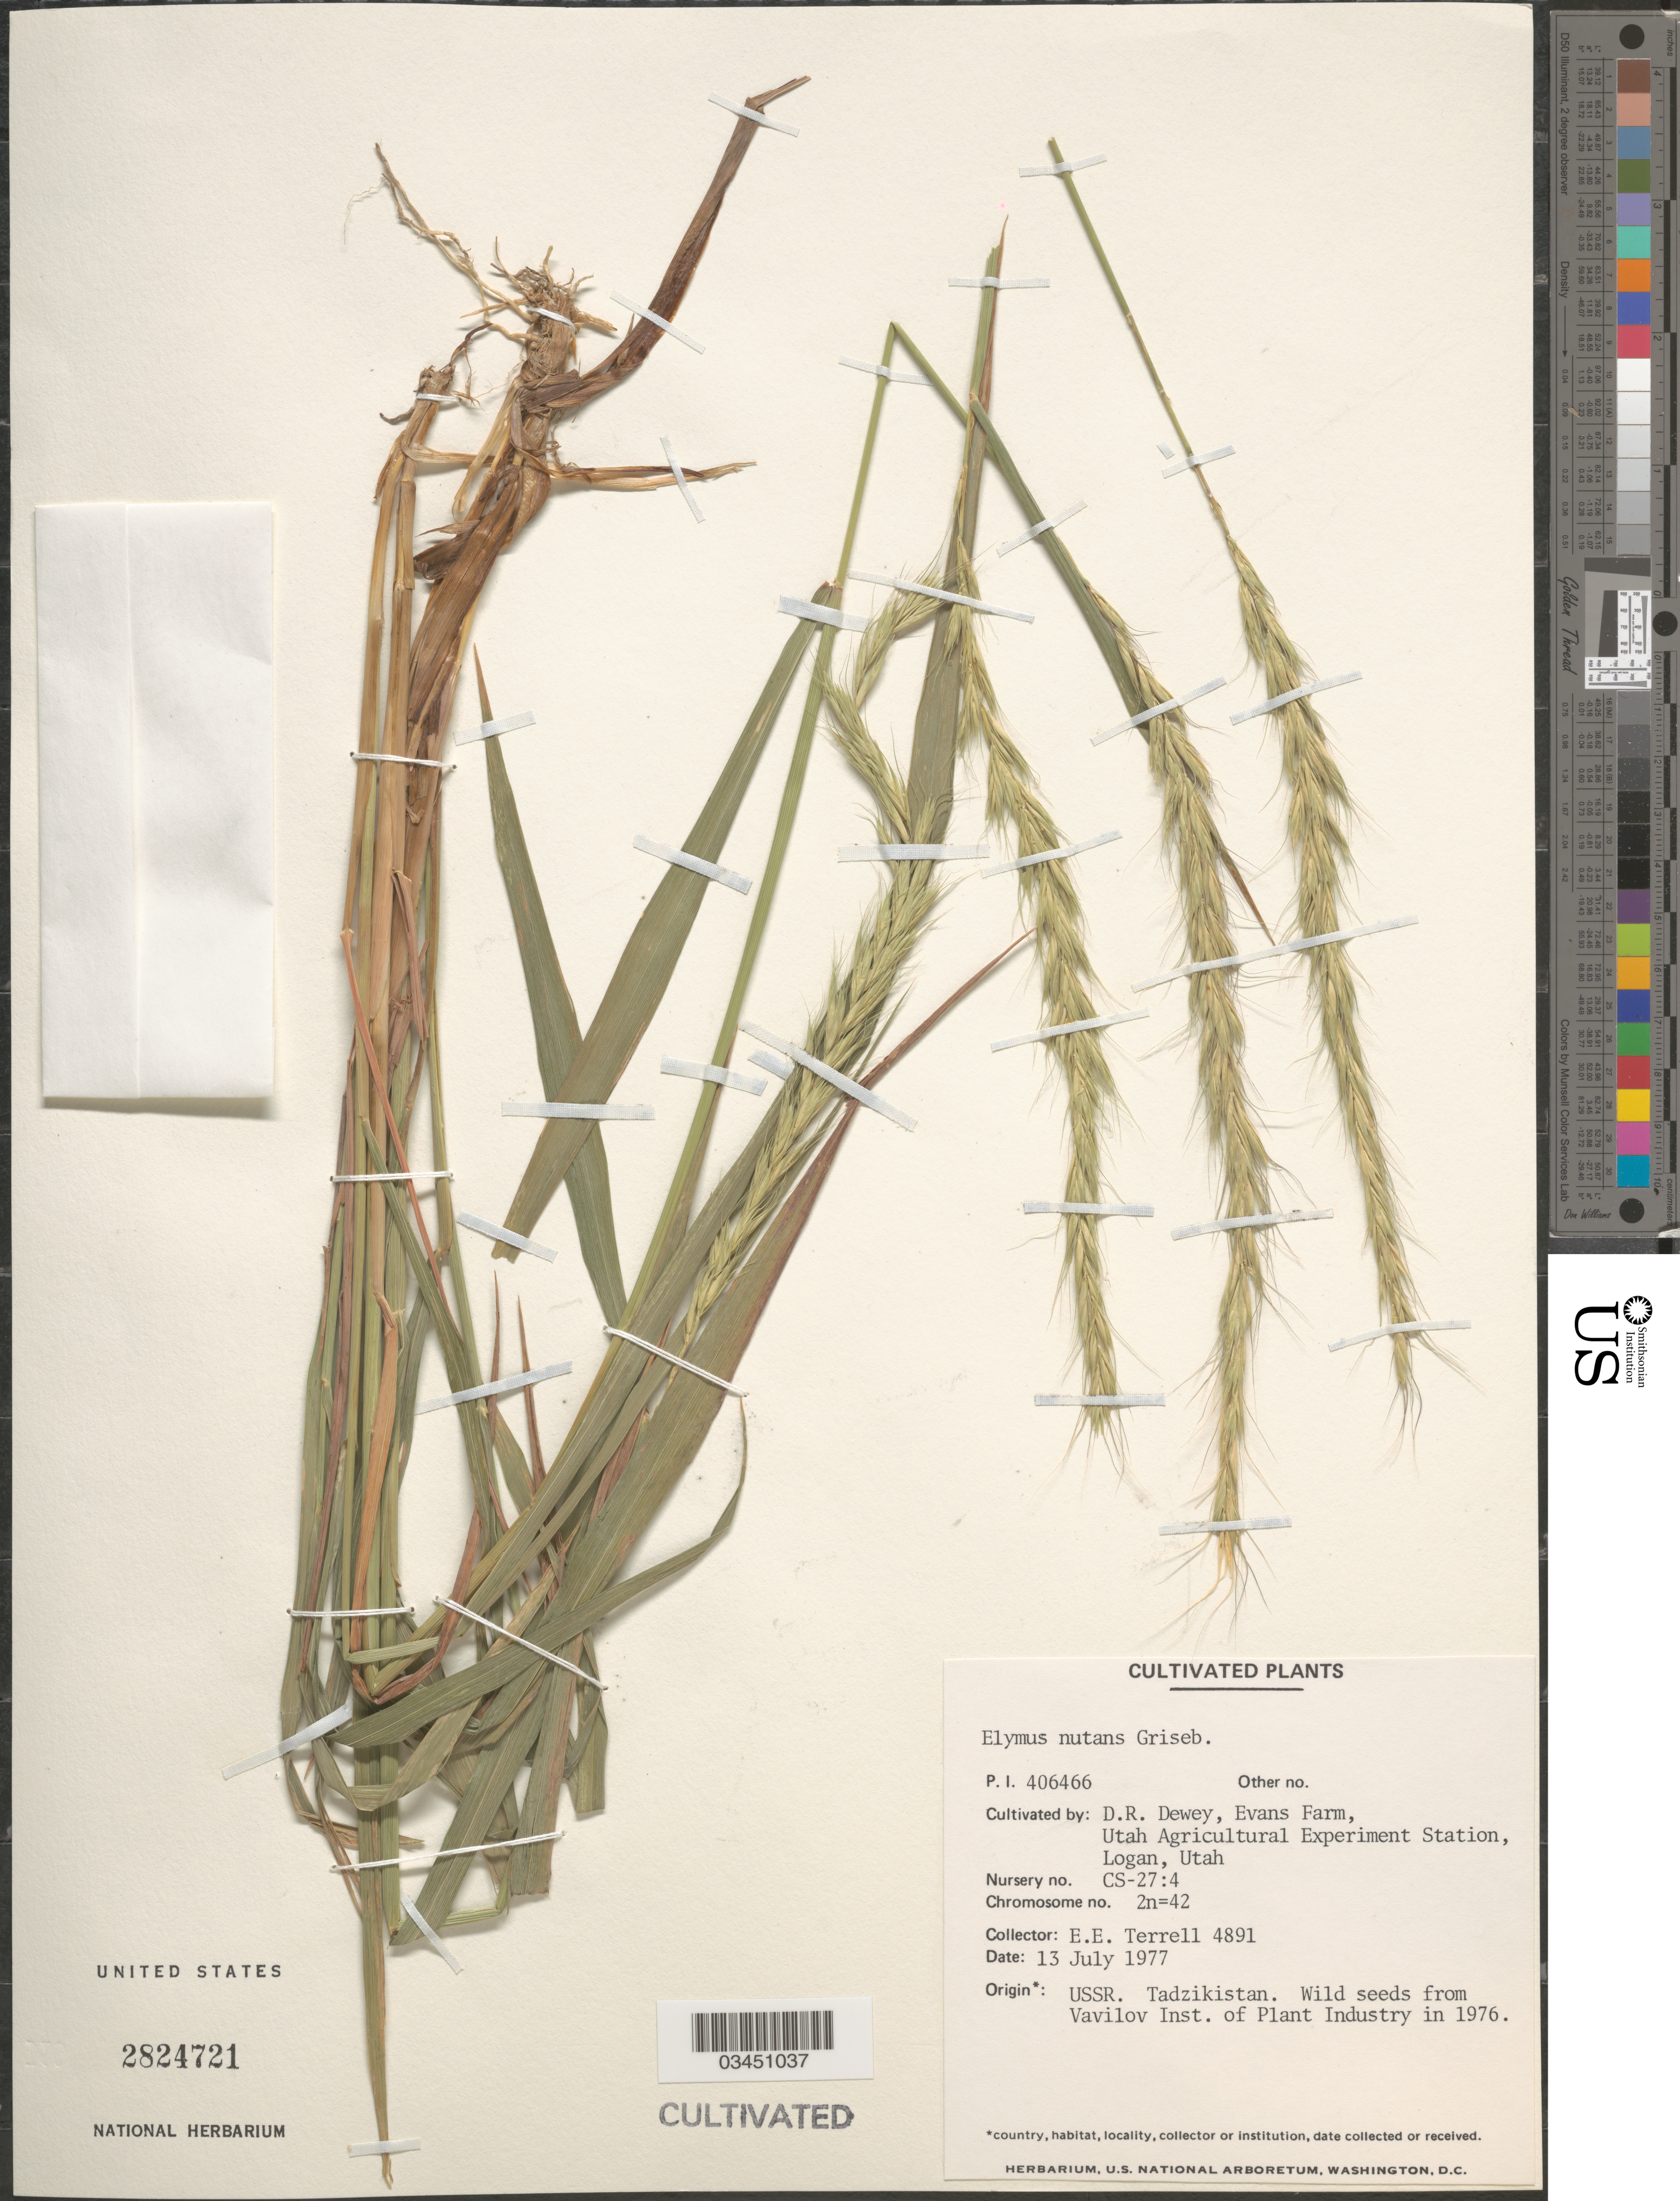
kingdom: Plantae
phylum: Tracheophyta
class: Liliopsida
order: Poales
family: Poaceae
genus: Elymus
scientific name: Elymus nutans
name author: Griseb.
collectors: D. Dewey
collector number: PI406466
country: United States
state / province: Utah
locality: Evans Farm, Utah Agricultural Experiment Station, Logan. Nursery no. CS-27:4.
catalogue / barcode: US 2824721